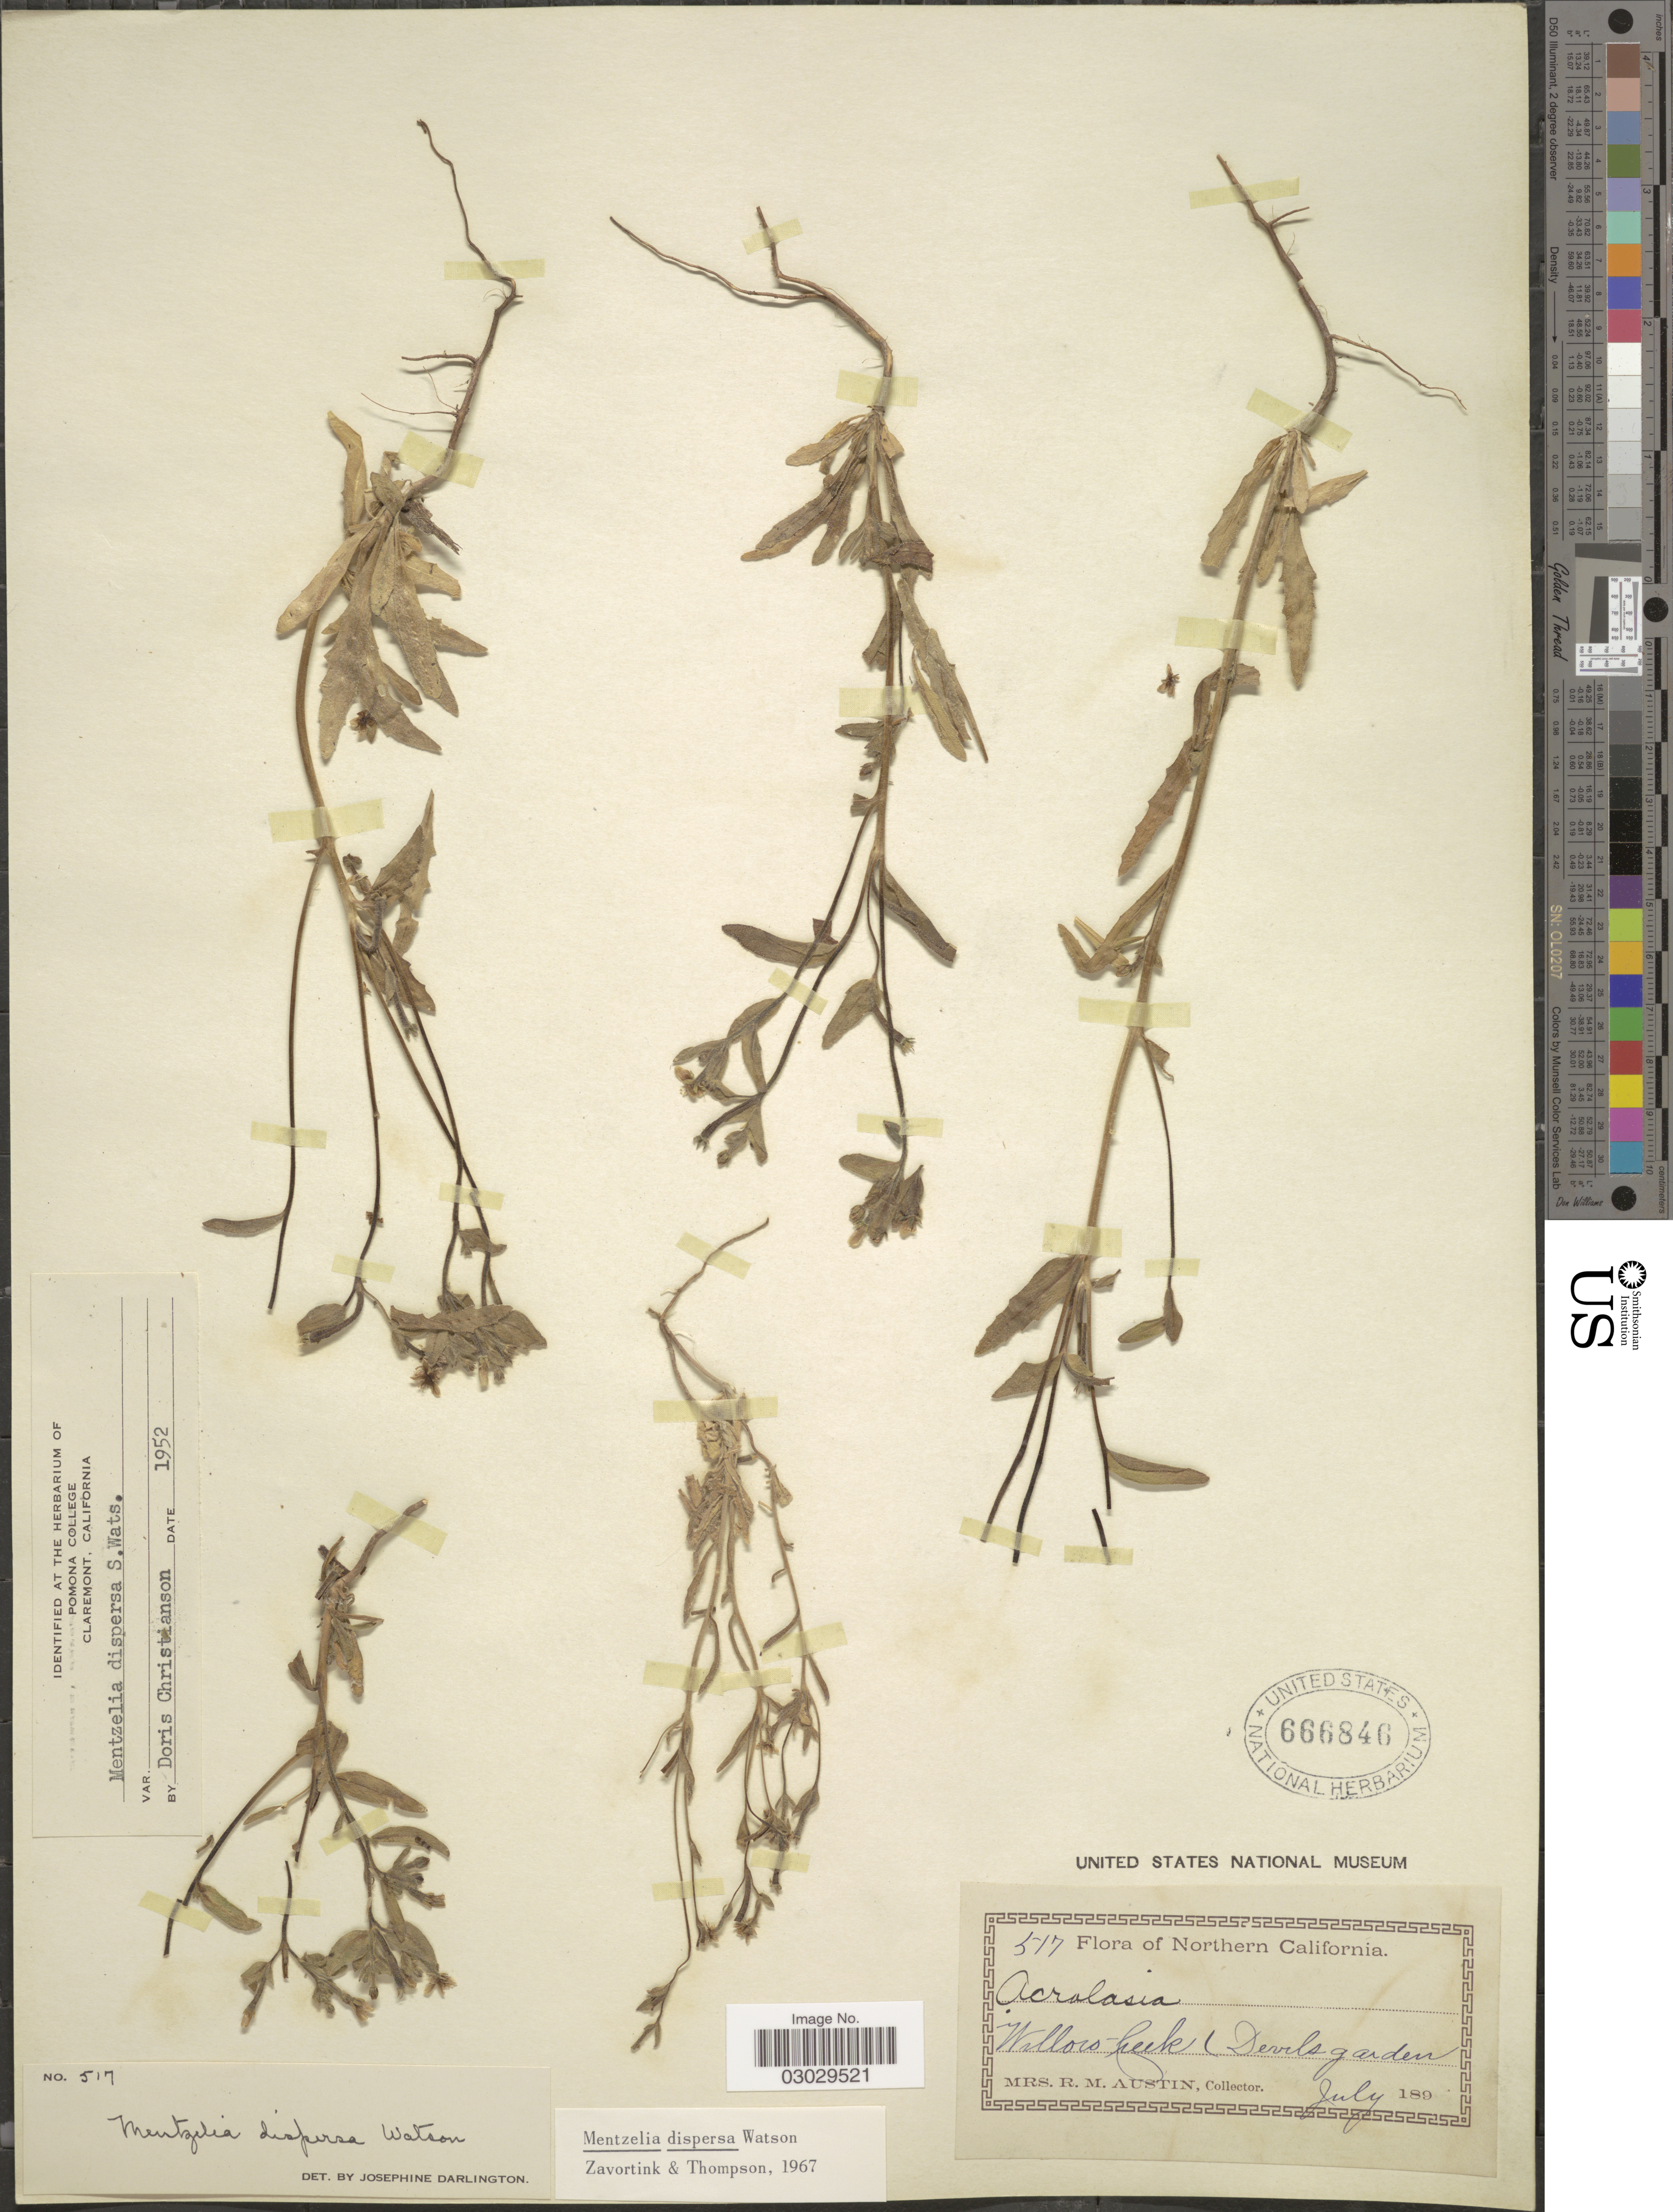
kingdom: Plantae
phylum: Tracheophyta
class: Magnoliopsida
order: Cornales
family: Loasaceae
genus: Mentzelia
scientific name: Mentzelia dispersa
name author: S. Watson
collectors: R. Austin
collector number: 517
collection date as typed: July 189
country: United States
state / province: California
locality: Northern California. Willow's Creek (Devils garden.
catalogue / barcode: US 666846